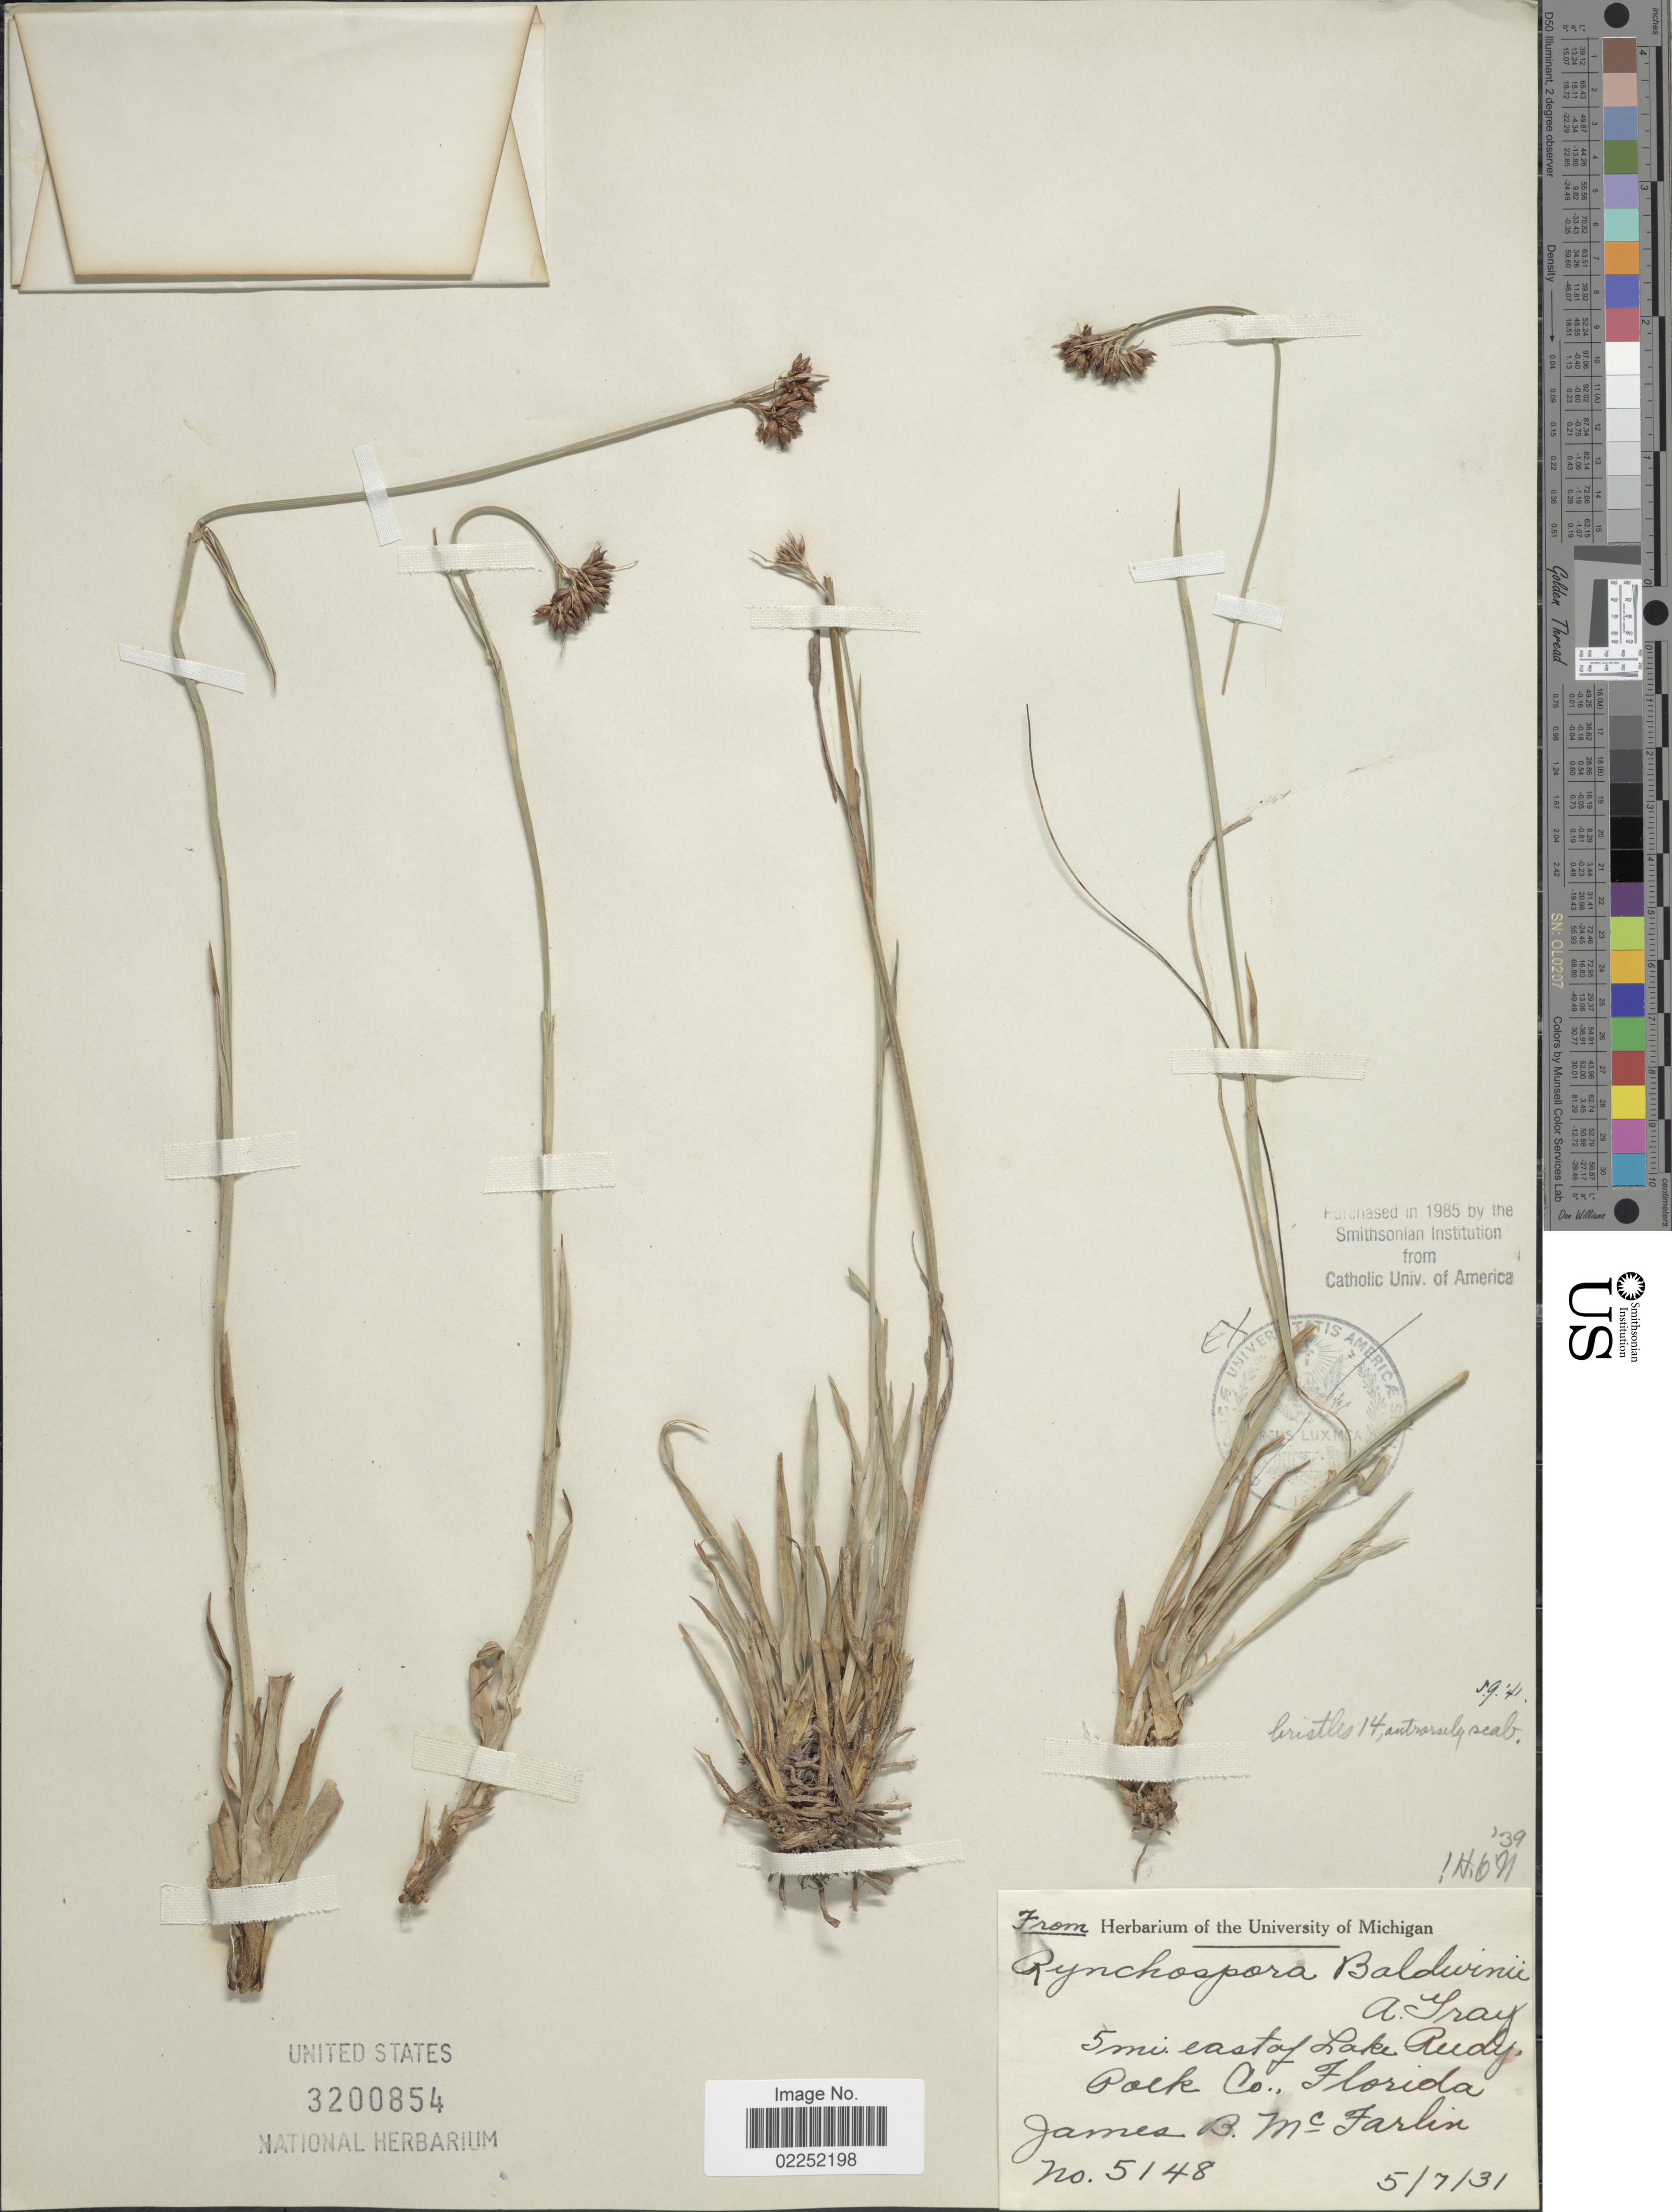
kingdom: Plantae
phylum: Tracheophyta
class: Liliopsida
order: Poales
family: Cyperaceae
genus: Rhynchospora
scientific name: Rhynchospora baldwinii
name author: A. Gray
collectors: J. McFarlin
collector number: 5148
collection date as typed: Transcribed d/m/y: 7/5/31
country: United States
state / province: Florida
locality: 5 mi east of Lake Reedy Polk Co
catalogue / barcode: US 3200854